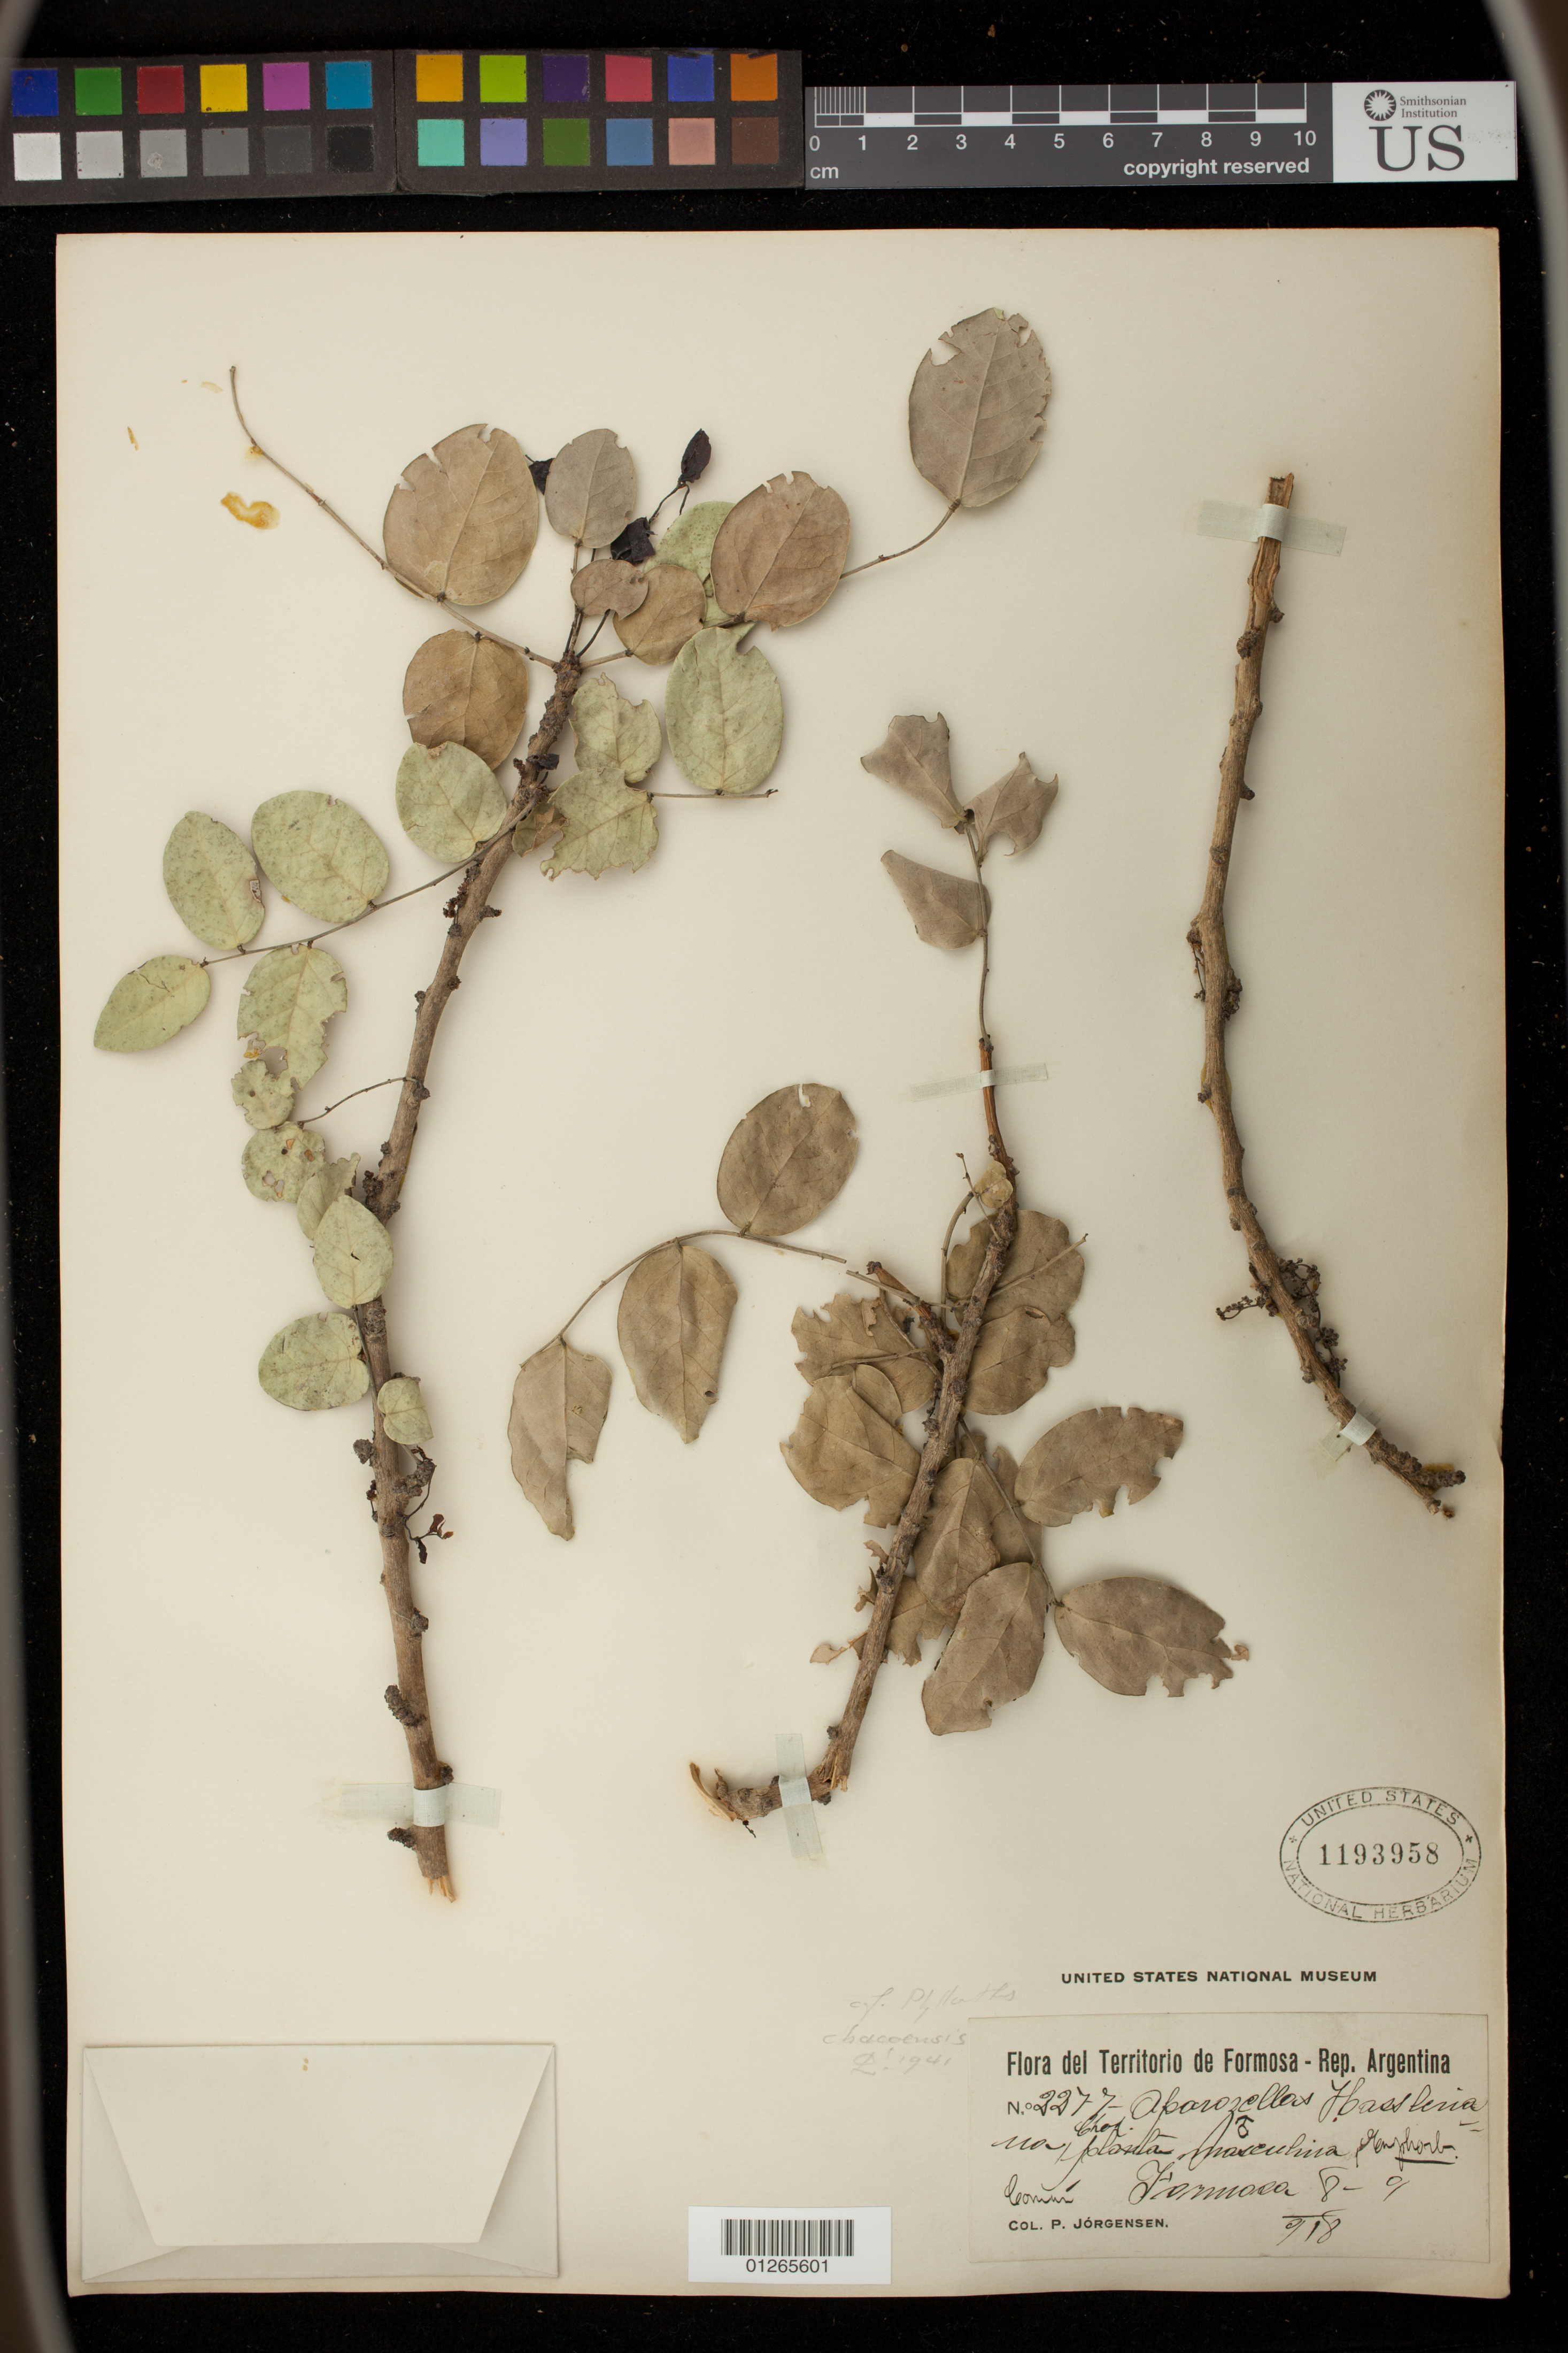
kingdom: Plantae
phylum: Tracheophyta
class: Magnoliopsida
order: Malpighiales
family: Phyllanthaceae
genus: Aporosella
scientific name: Aporosella chacoensis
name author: (Morong) Speg.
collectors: P. Jorgensen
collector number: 2277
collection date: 1918-09-08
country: Argentina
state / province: Formosa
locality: Ita-piru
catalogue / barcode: US 1193958